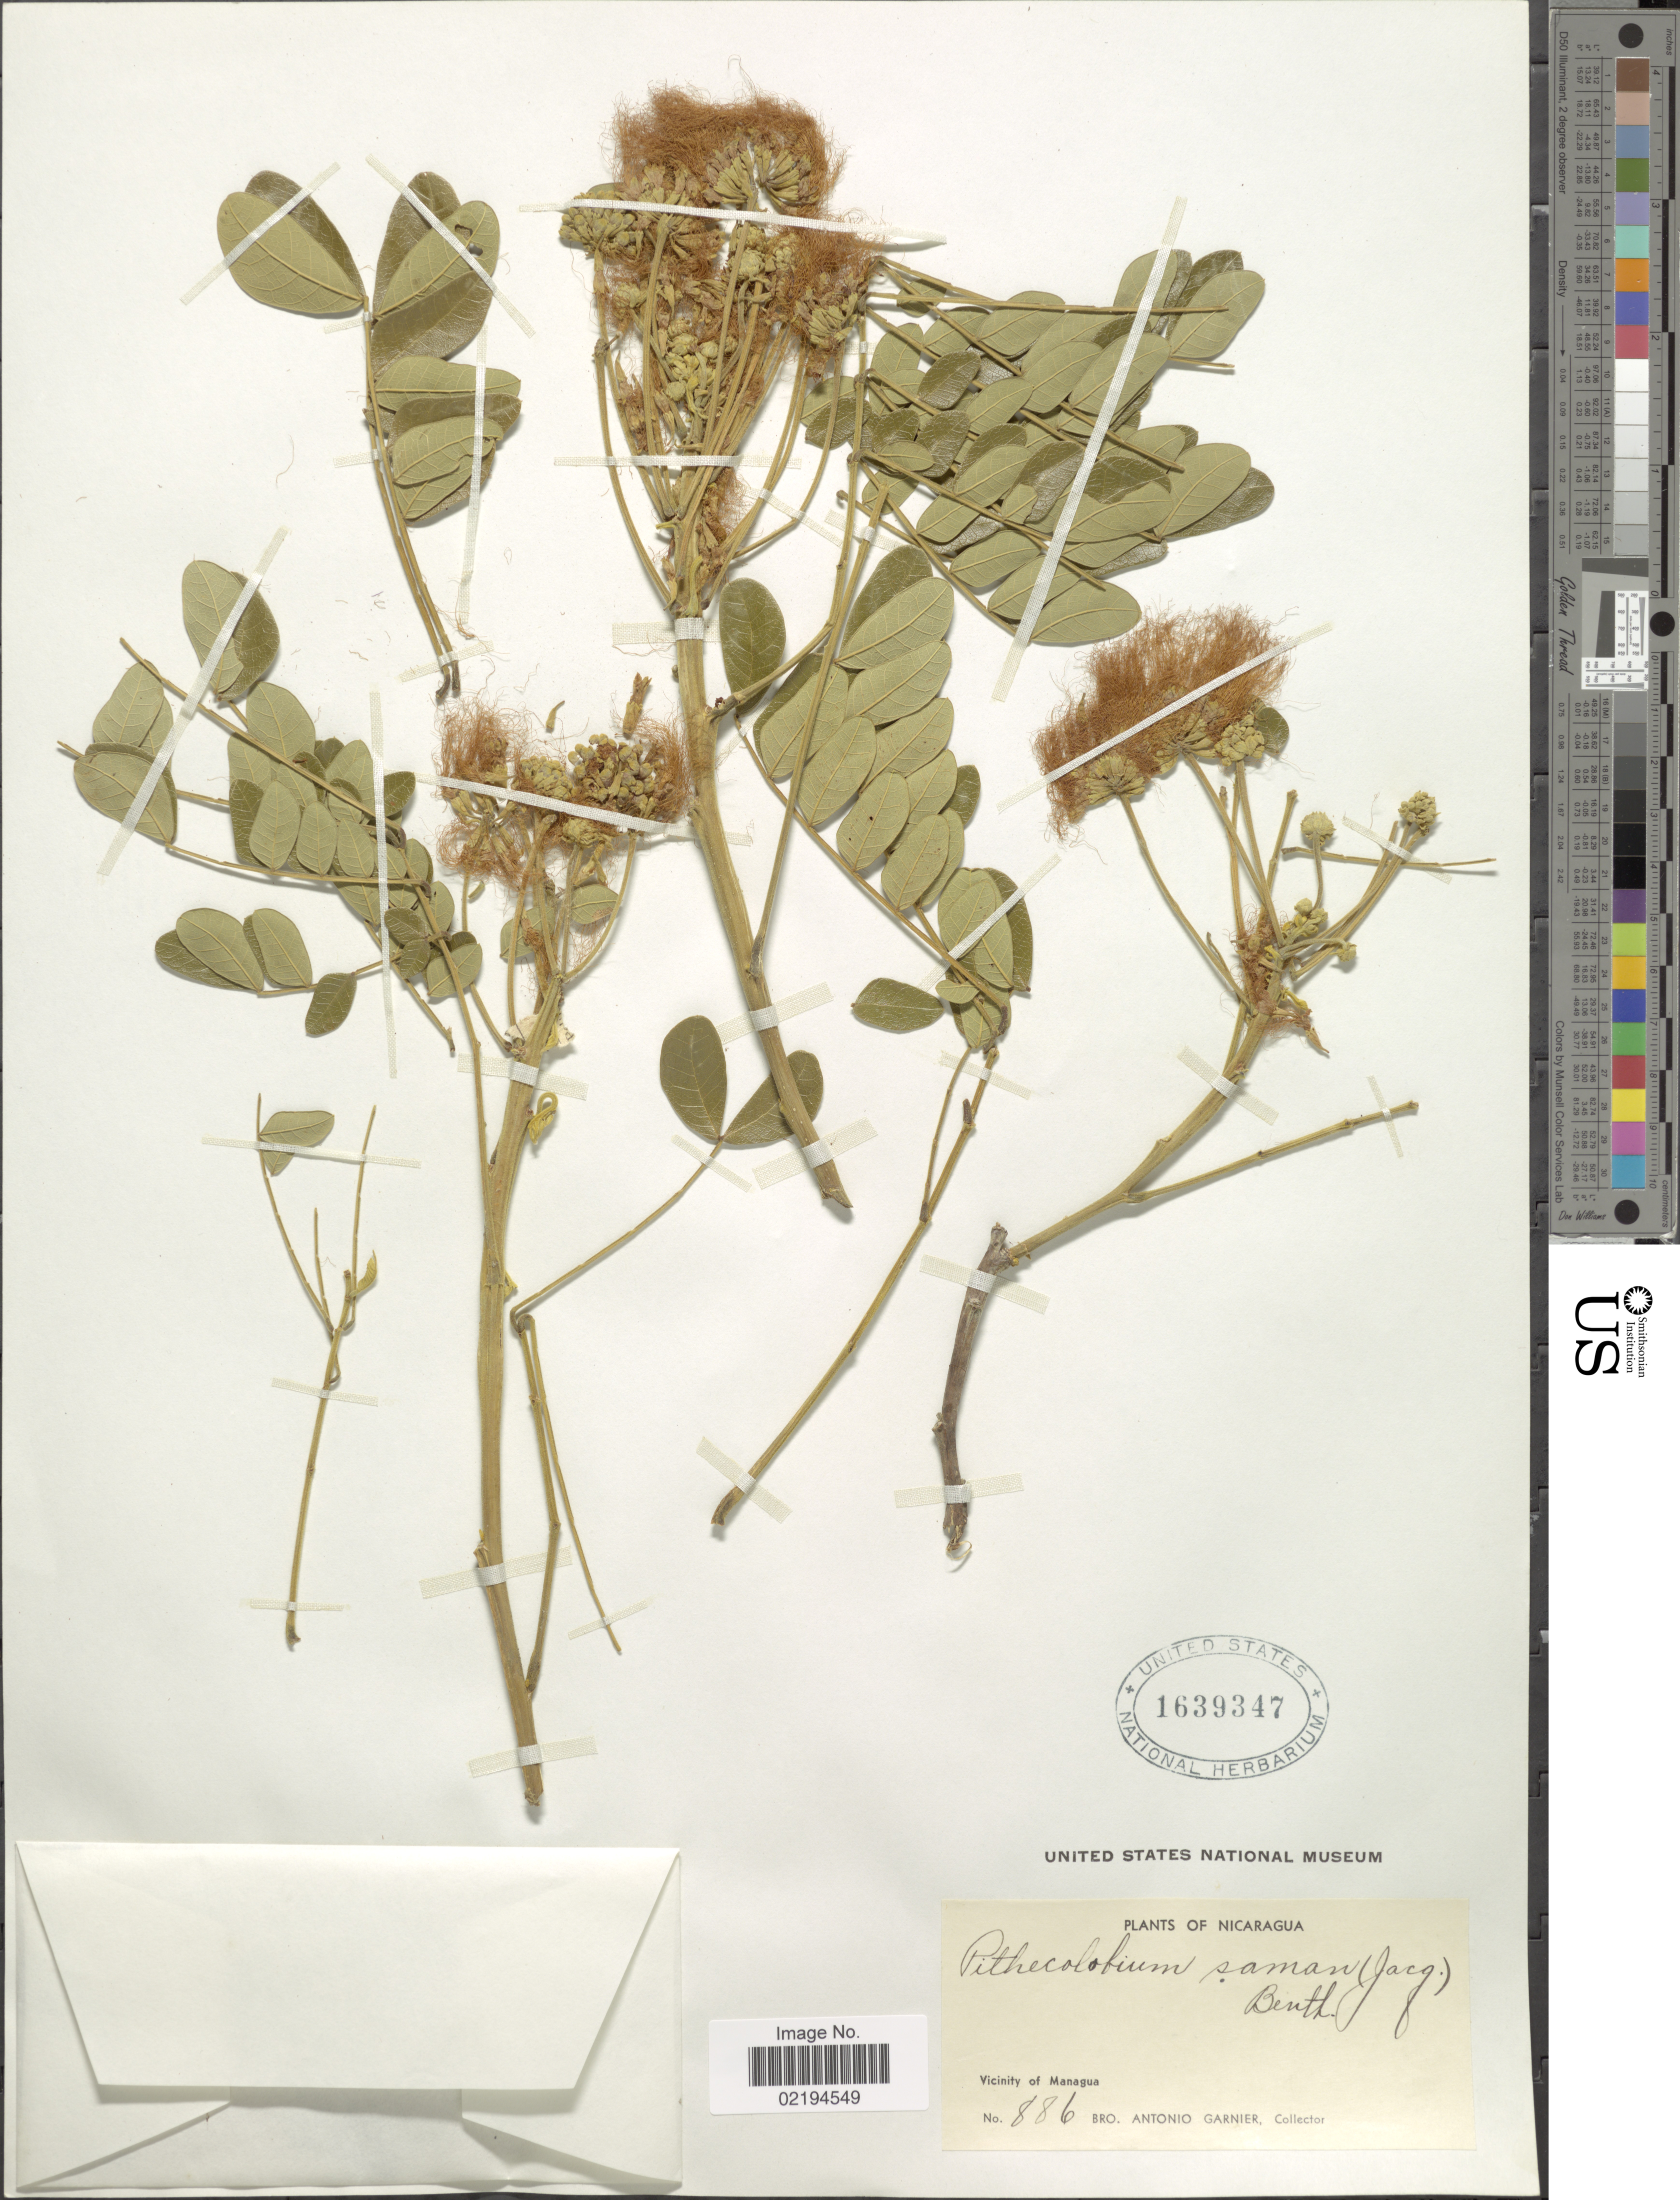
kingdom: Plantae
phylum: Tracheophyta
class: Magnoliopsida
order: Fabales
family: Fabaceae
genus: Samanea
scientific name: Samanea saman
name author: (Jacq.) Merr.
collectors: Bro. A. Garnier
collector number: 886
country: Nicaragua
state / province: Managua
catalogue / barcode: US 1639347